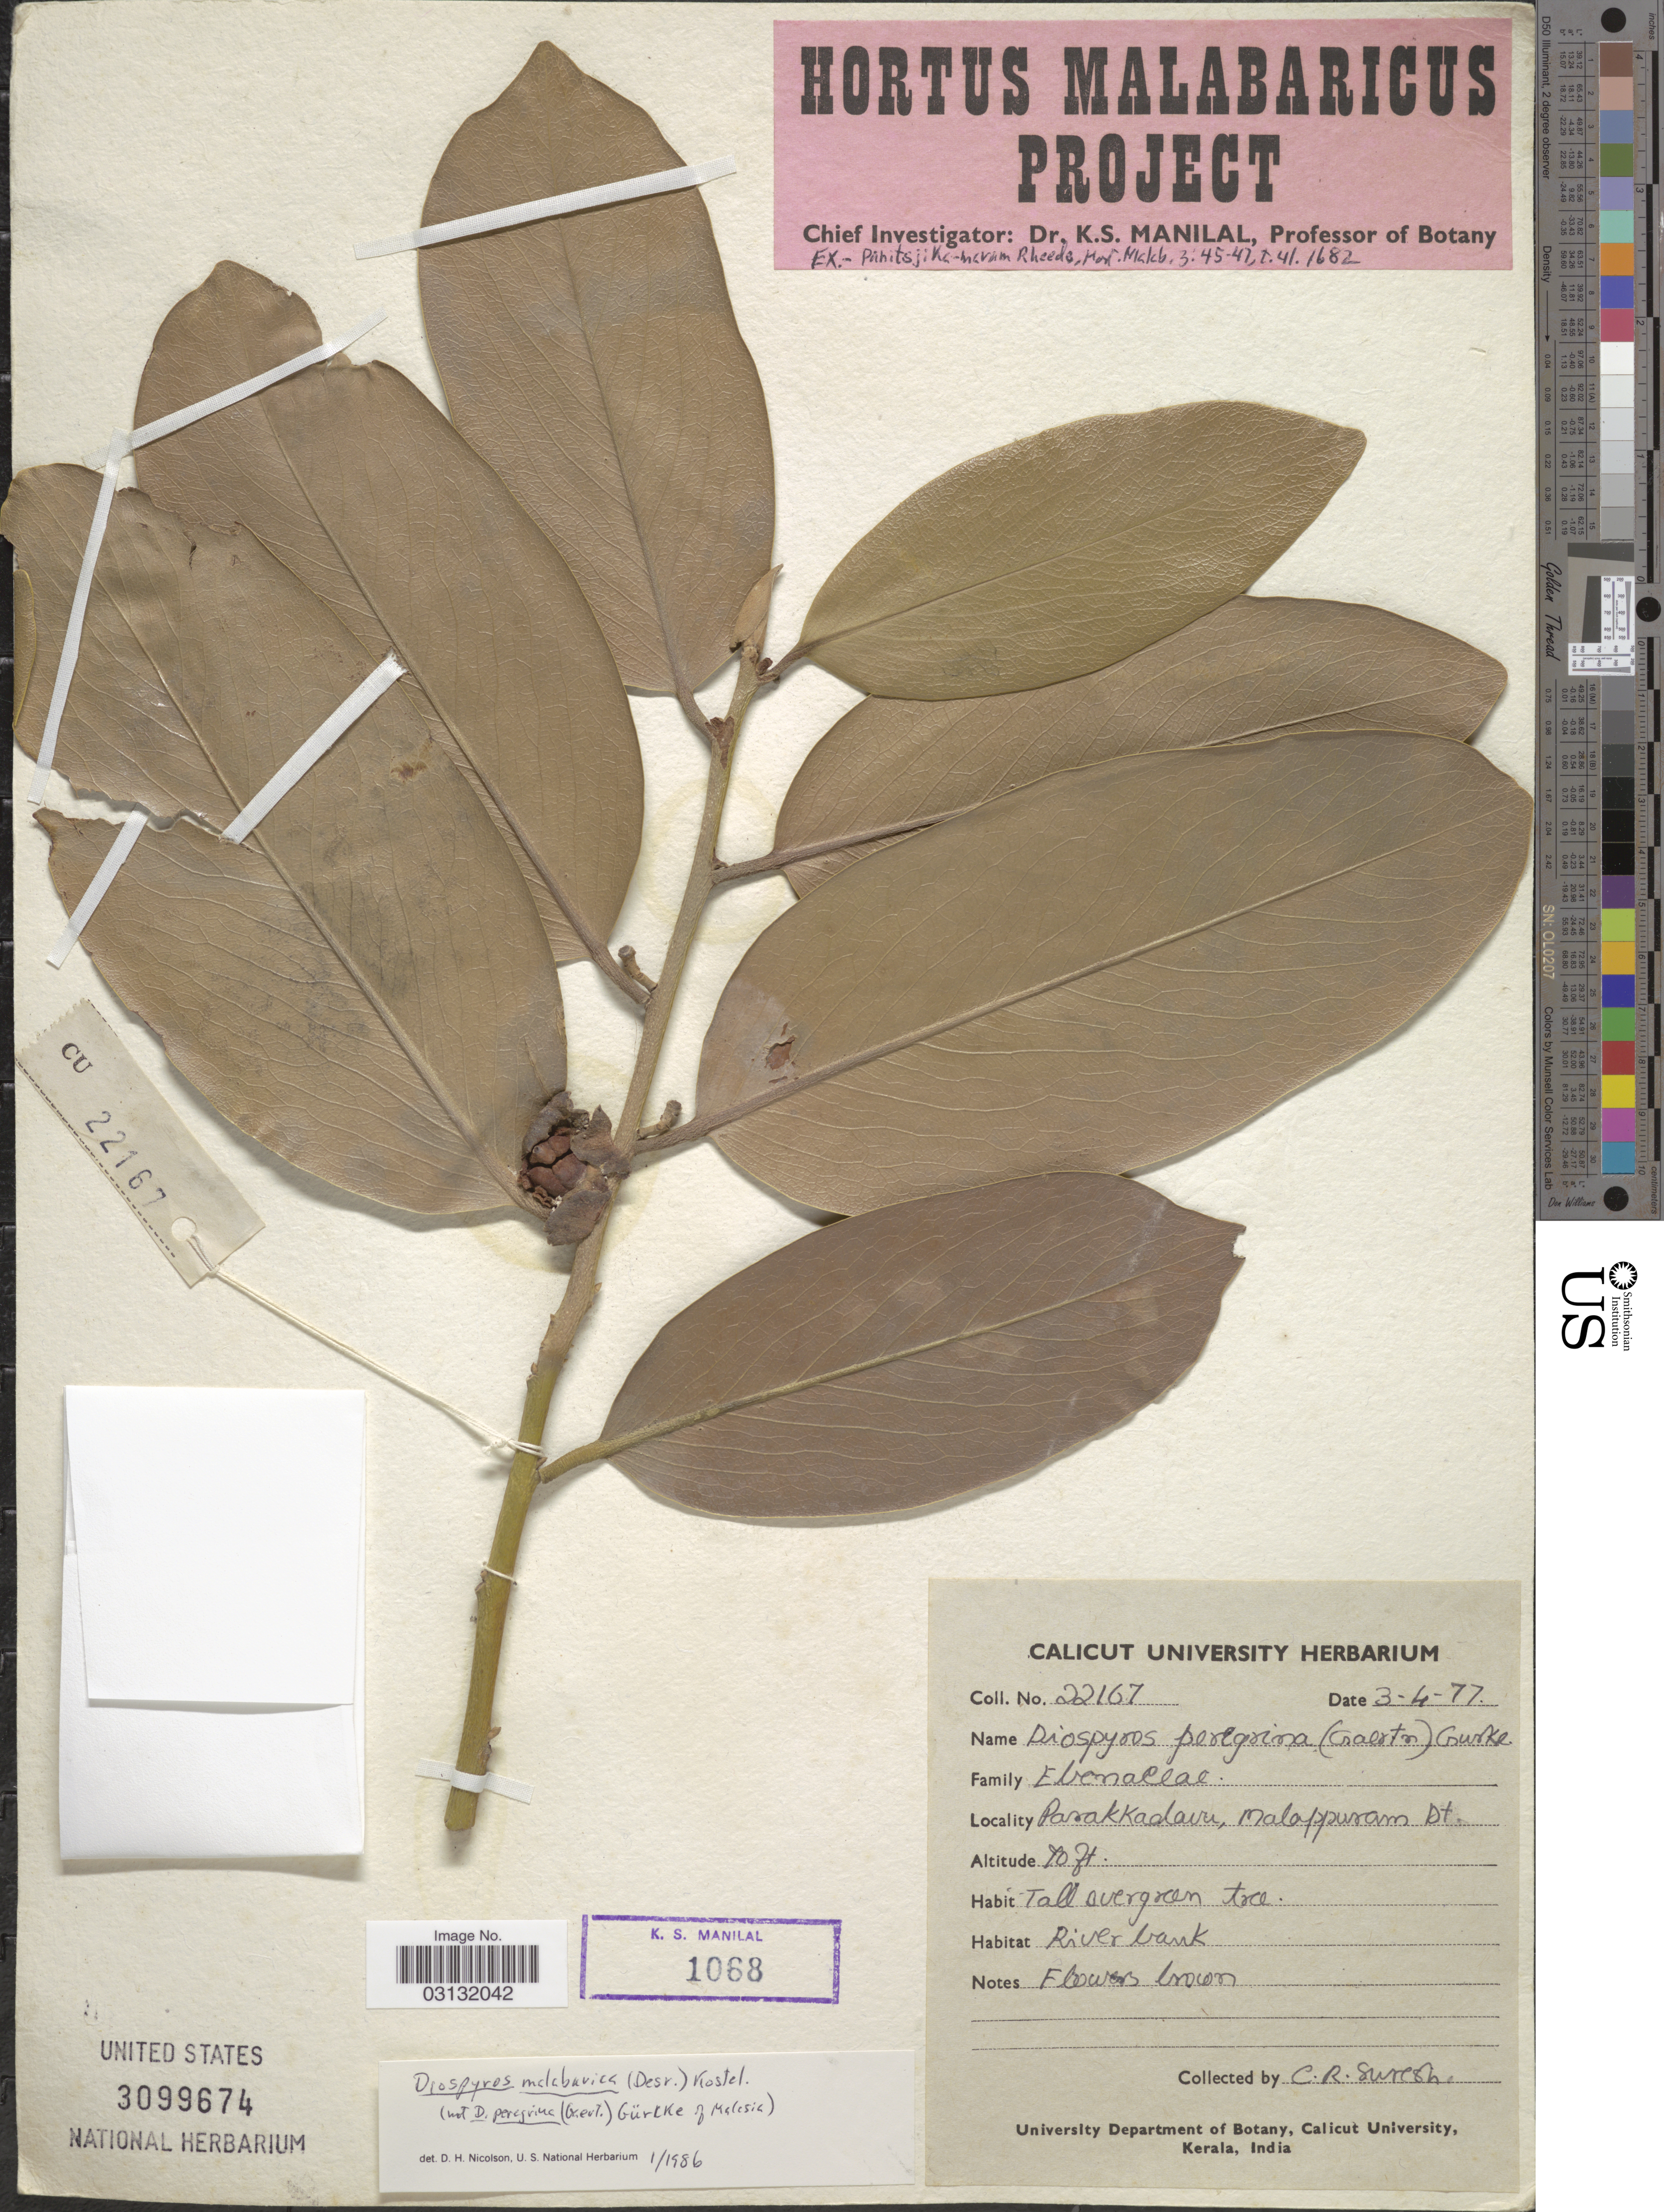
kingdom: Plantae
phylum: Tracheophyta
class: Magnoliopsida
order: Ericales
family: Ebenaceae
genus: Diospyros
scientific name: Diospyros malabarica var. malabarica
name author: (Desr.) Kostel.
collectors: C. Suresh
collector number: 22167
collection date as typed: Transcribed d/m/y: 3/4/77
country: India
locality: Pasakkadavu, Malappuram Dt.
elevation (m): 21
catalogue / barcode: US 3099674